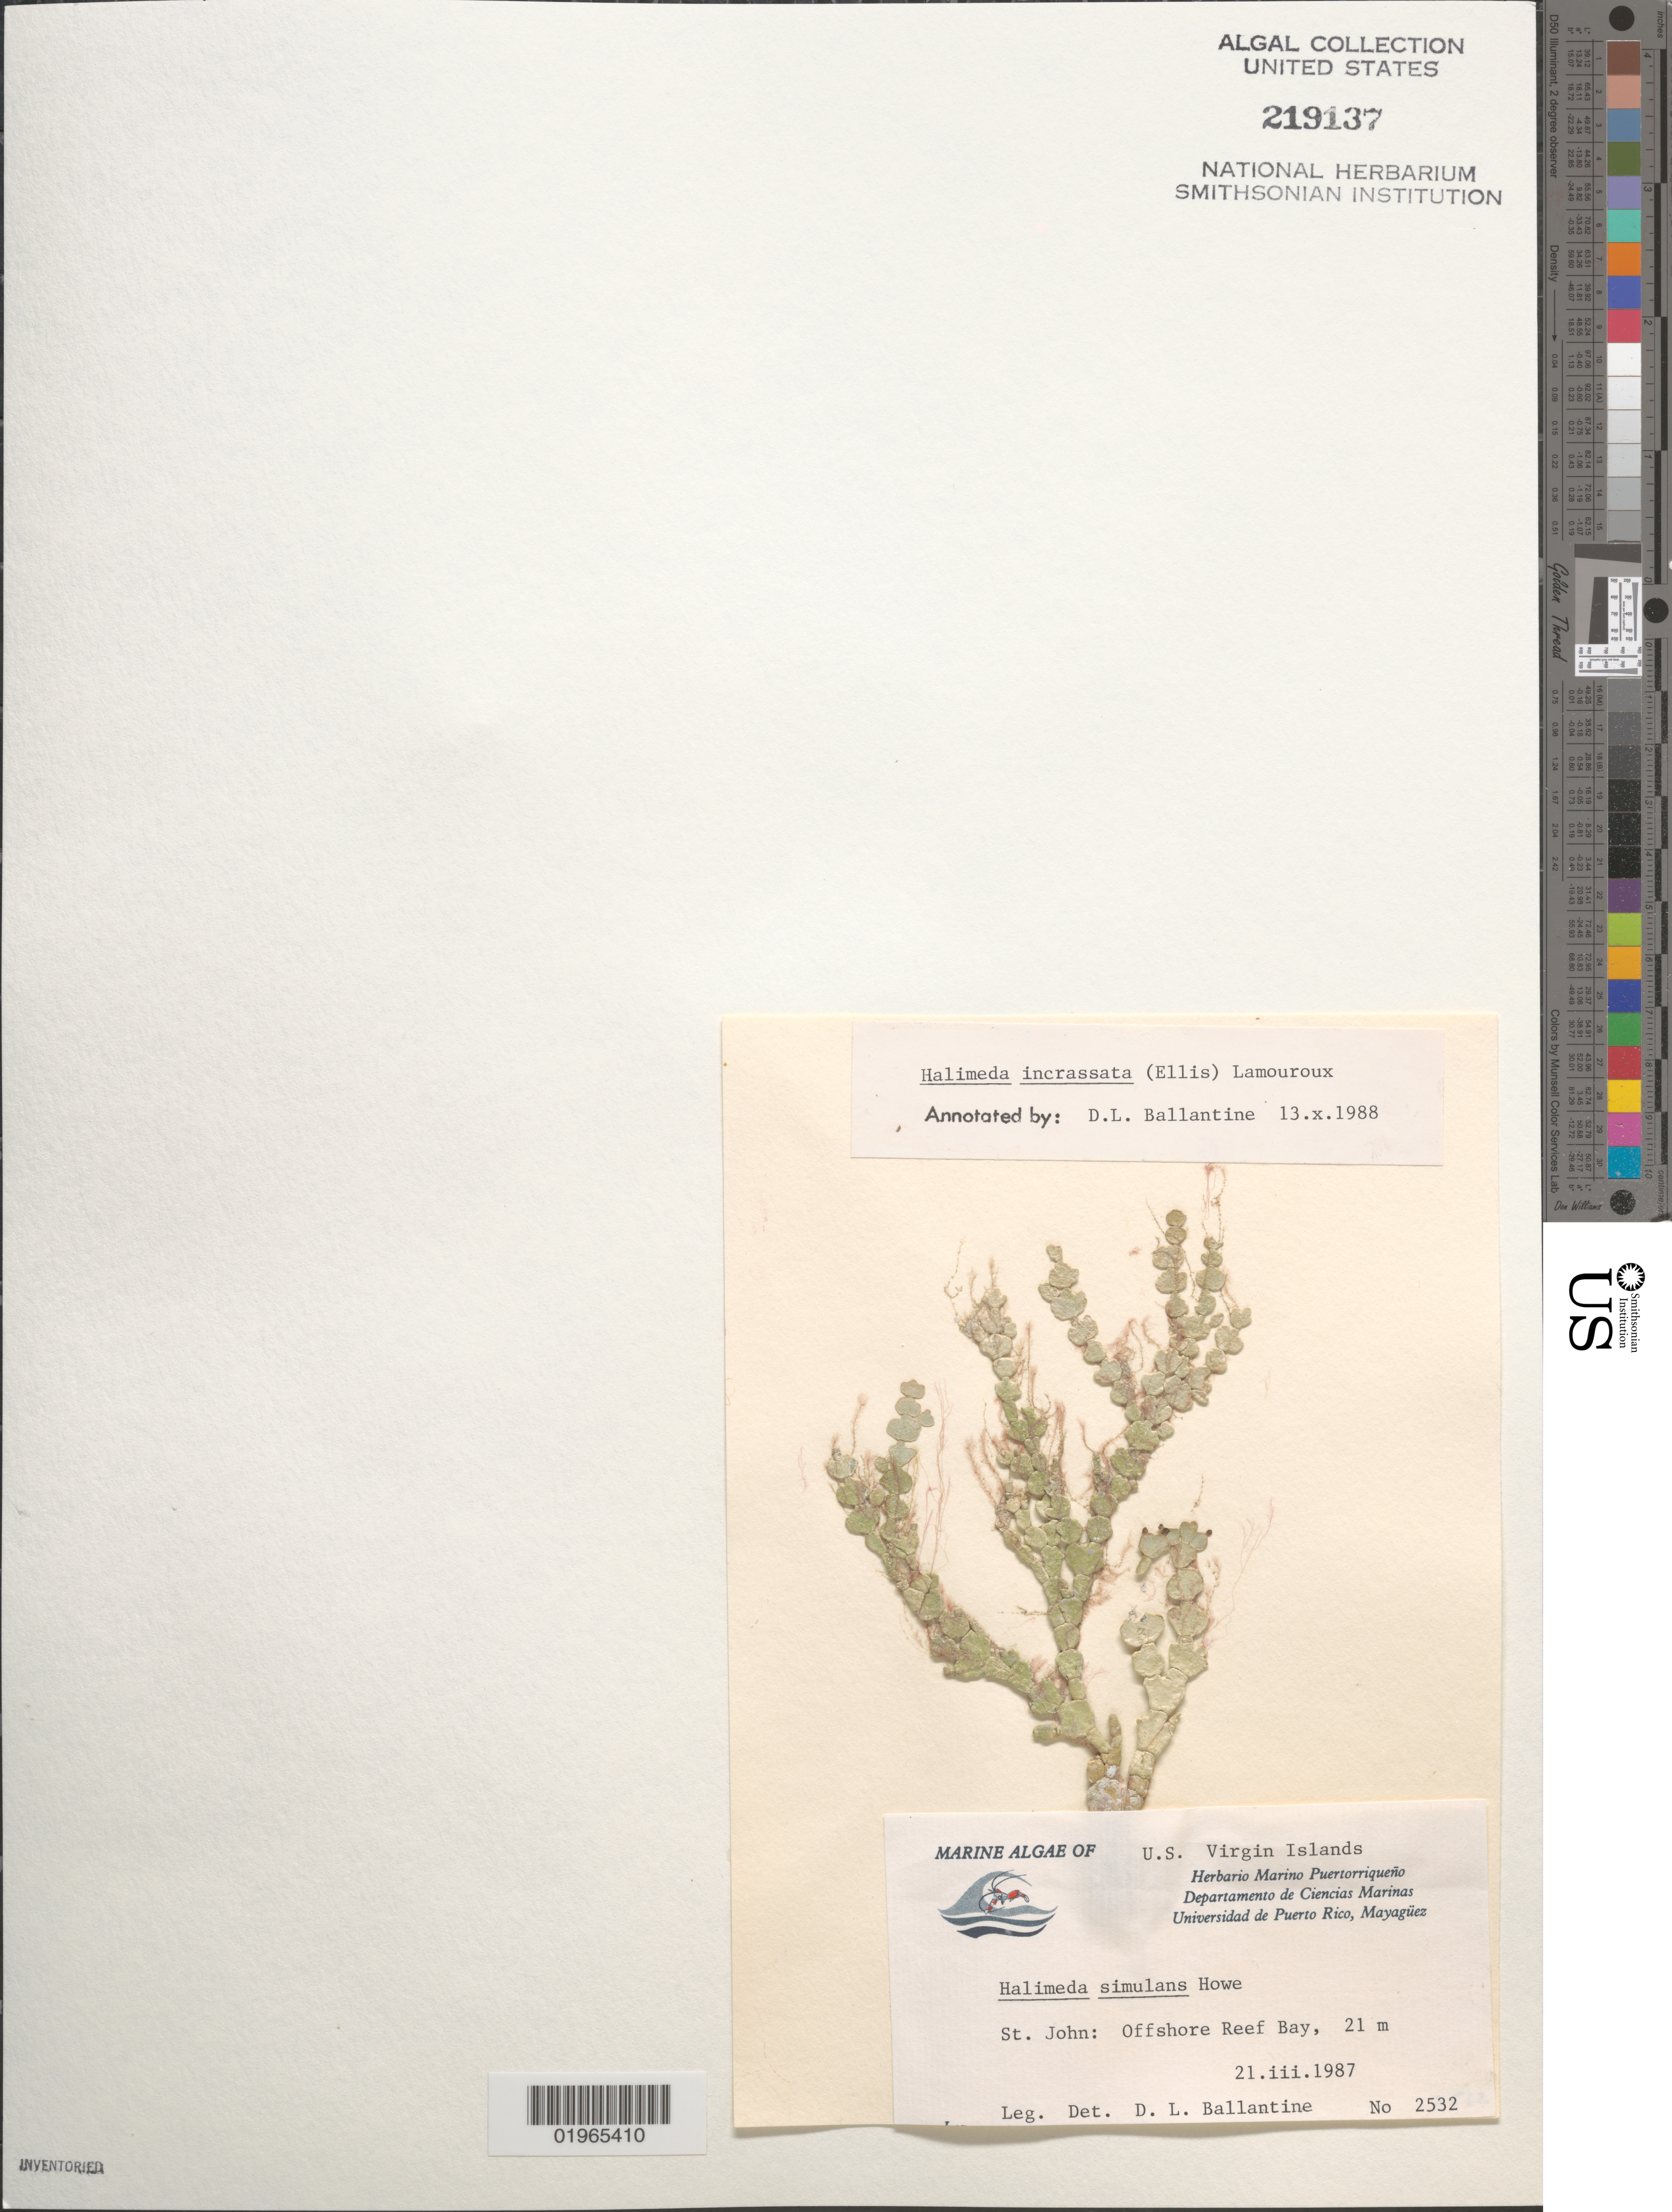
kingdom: Plantae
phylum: Chlorophyta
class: Ulvophyceae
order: Bryopsidales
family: Halimedaceae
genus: Halimeda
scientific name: Halimeda incrassata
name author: (J. Ellis) J.V.Lamouroux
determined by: Ballantine, D. L.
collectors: D.L. Ballantine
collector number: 2532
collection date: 1987-03-21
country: U.S. Virgin Islands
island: St. John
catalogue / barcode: US 219137